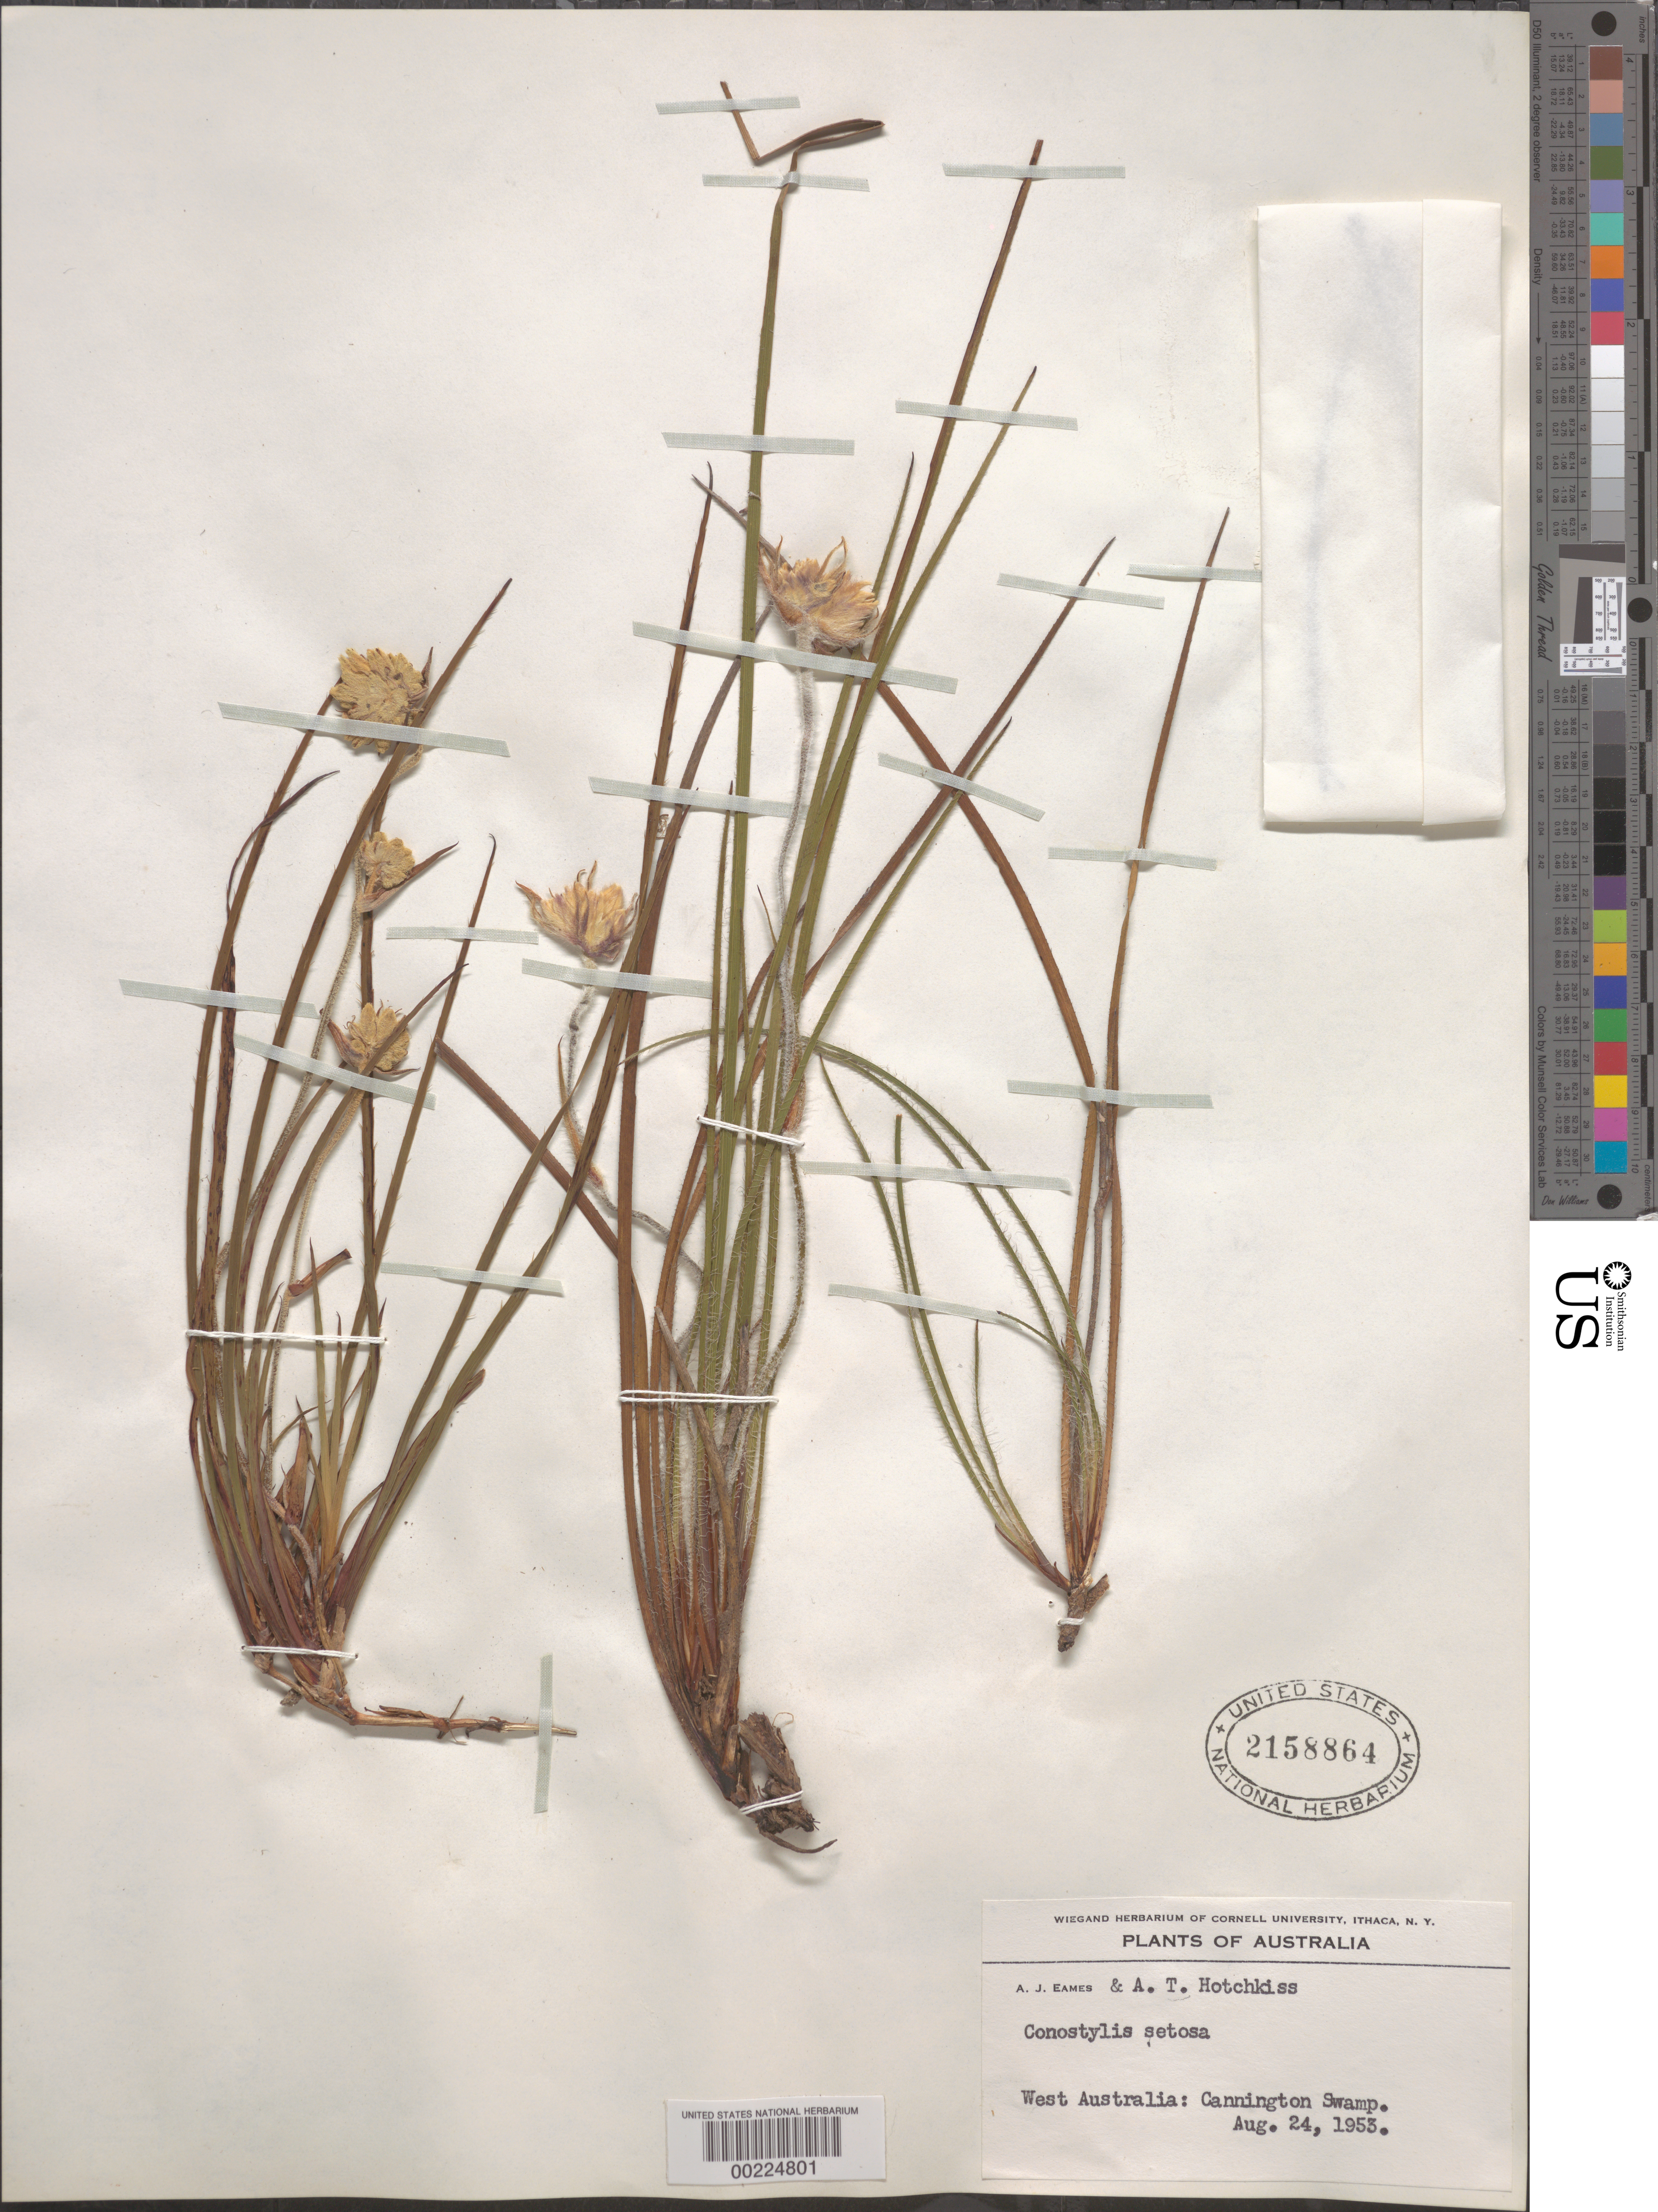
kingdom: Plantae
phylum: Tracheophyta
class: Liliopsida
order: Commelinales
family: Haemodoraceae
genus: Conostylis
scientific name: Conostylis setosa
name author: Lindl.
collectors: A. J. Eames & A. Hotchkiss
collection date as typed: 24 Aug 1953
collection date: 1953-08-24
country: Australia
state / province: Western Australia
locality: Cannington swamp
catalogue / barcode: US 2158864